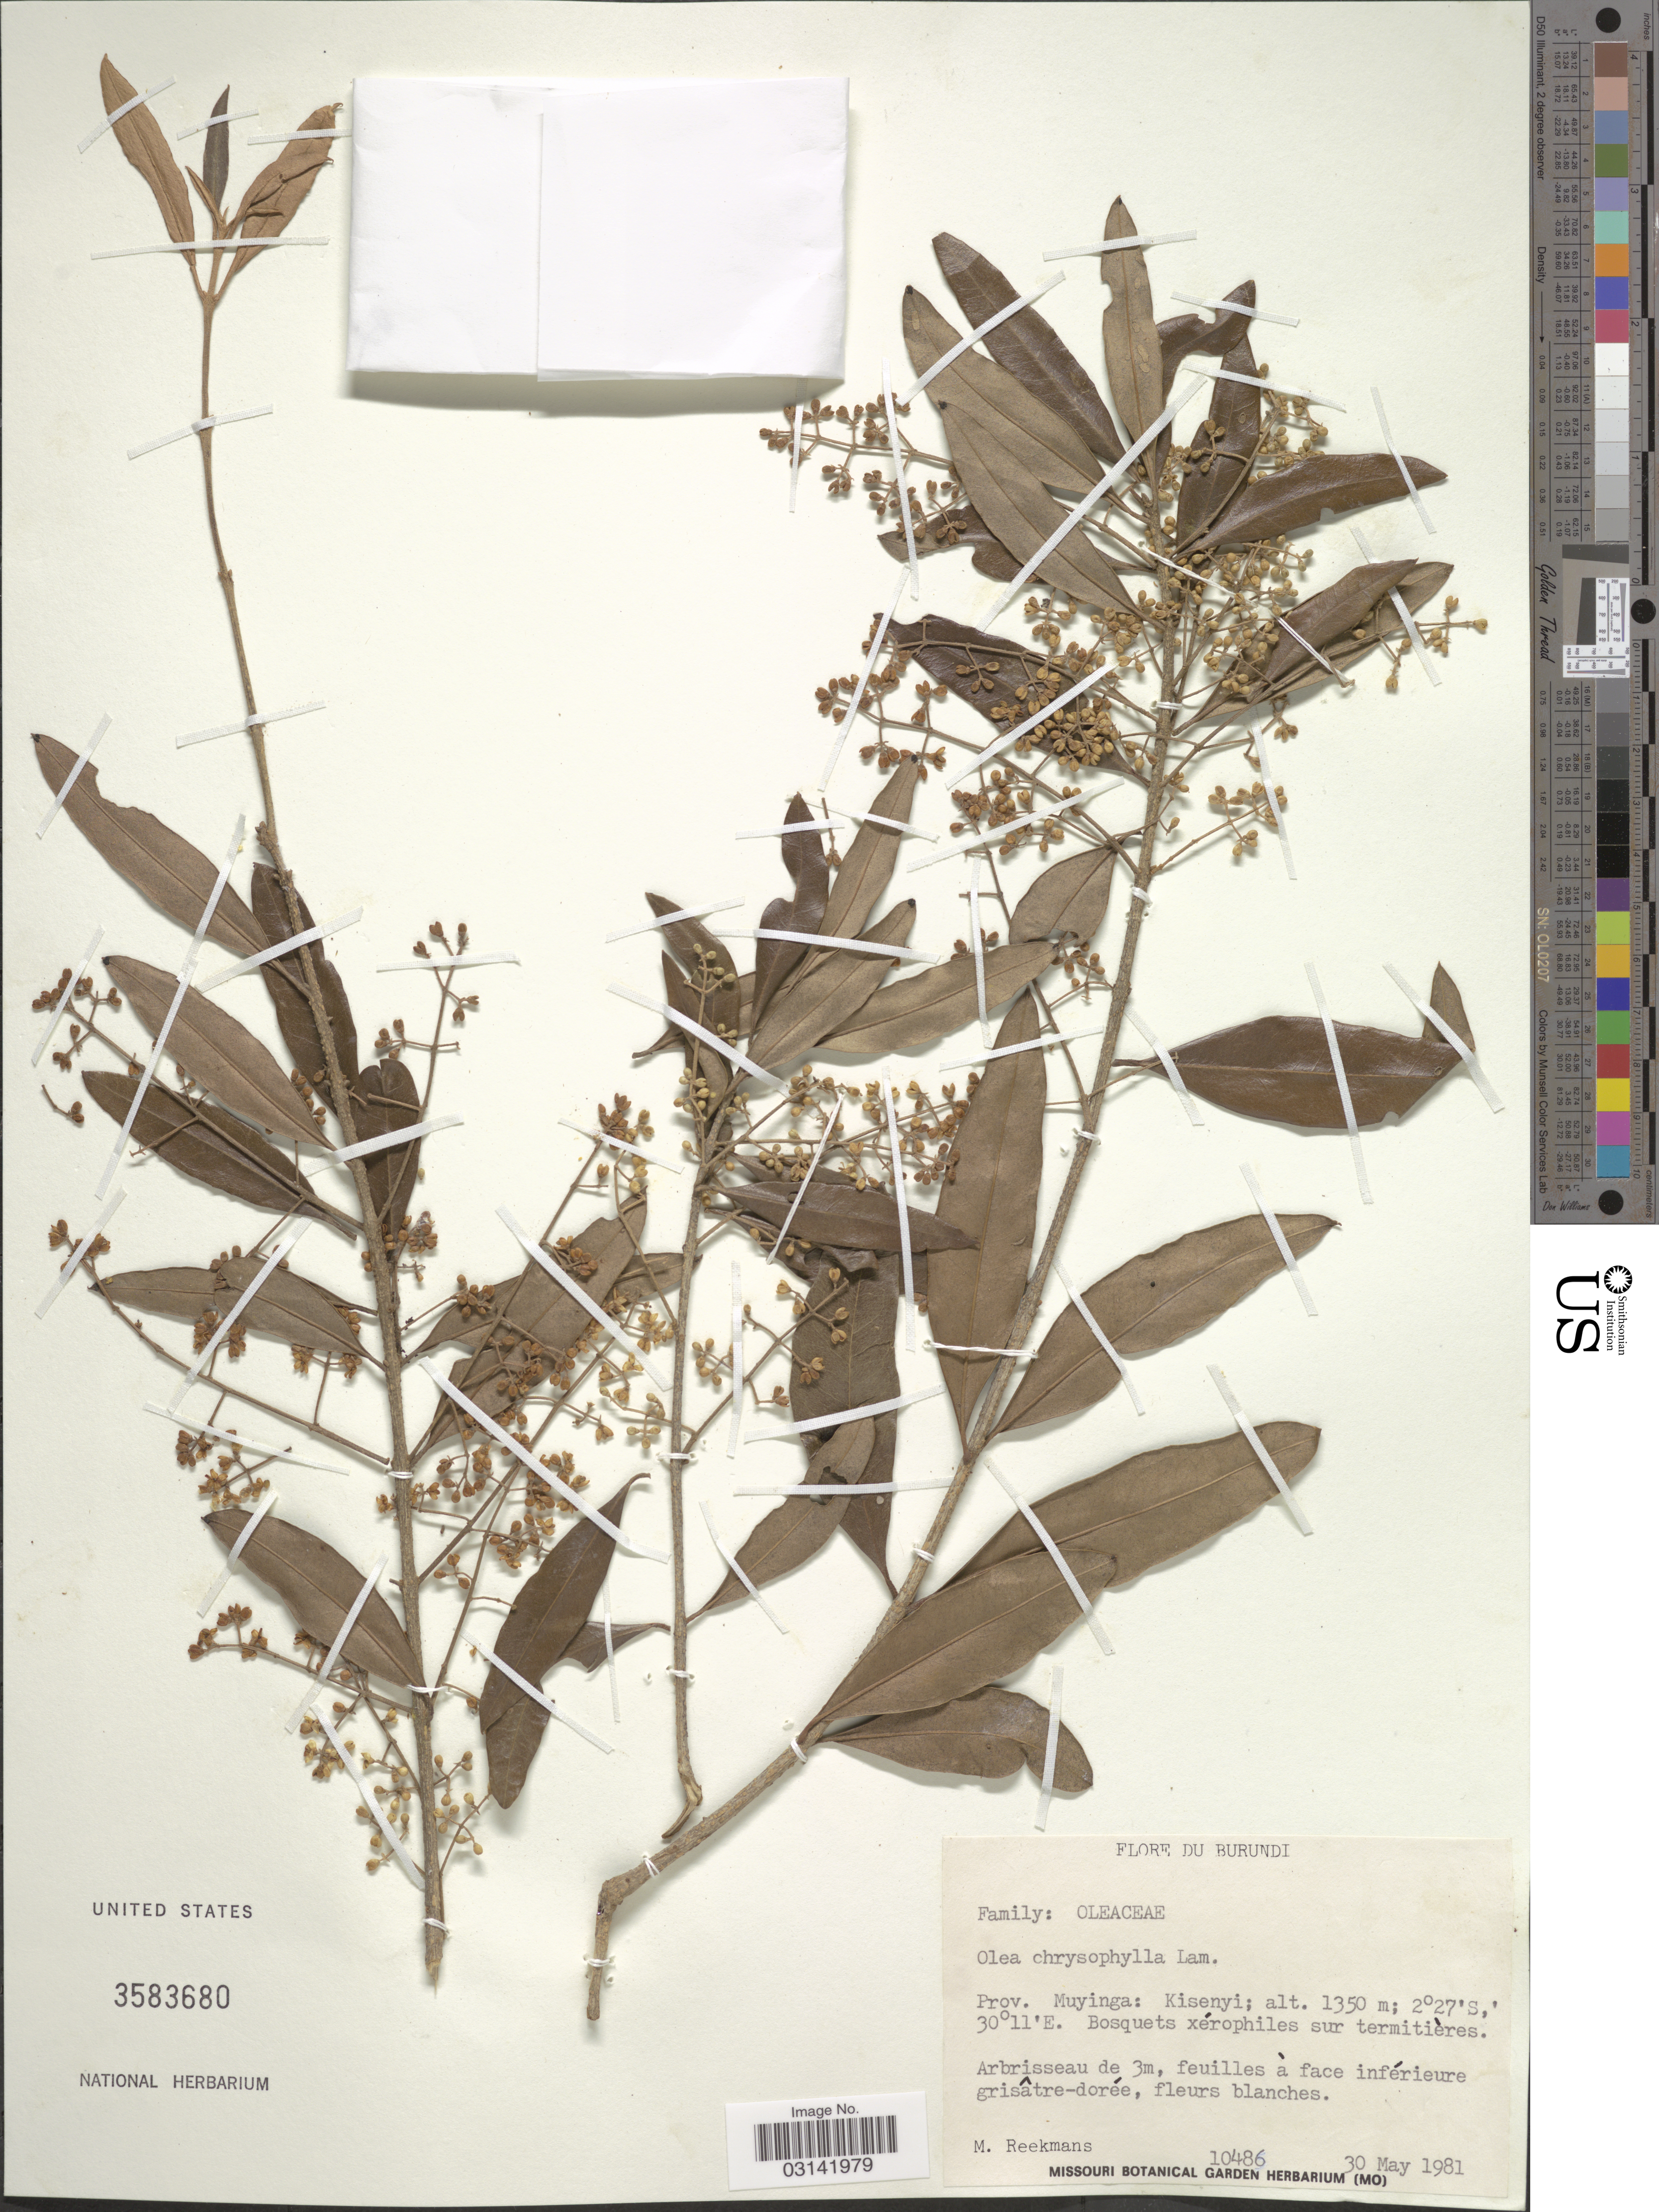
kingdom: Plantae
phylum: Tracheophyta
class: Magnoliopsida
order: Lamiales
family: Oleaceae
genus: Olea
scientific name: Olea chrysophylla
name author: Lam.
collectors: M. Reekmans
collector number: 10486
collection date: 1981-05-30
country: Burundi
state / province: Muyinga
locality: Kisenyi.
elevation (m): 1350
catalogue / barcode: US 3583680